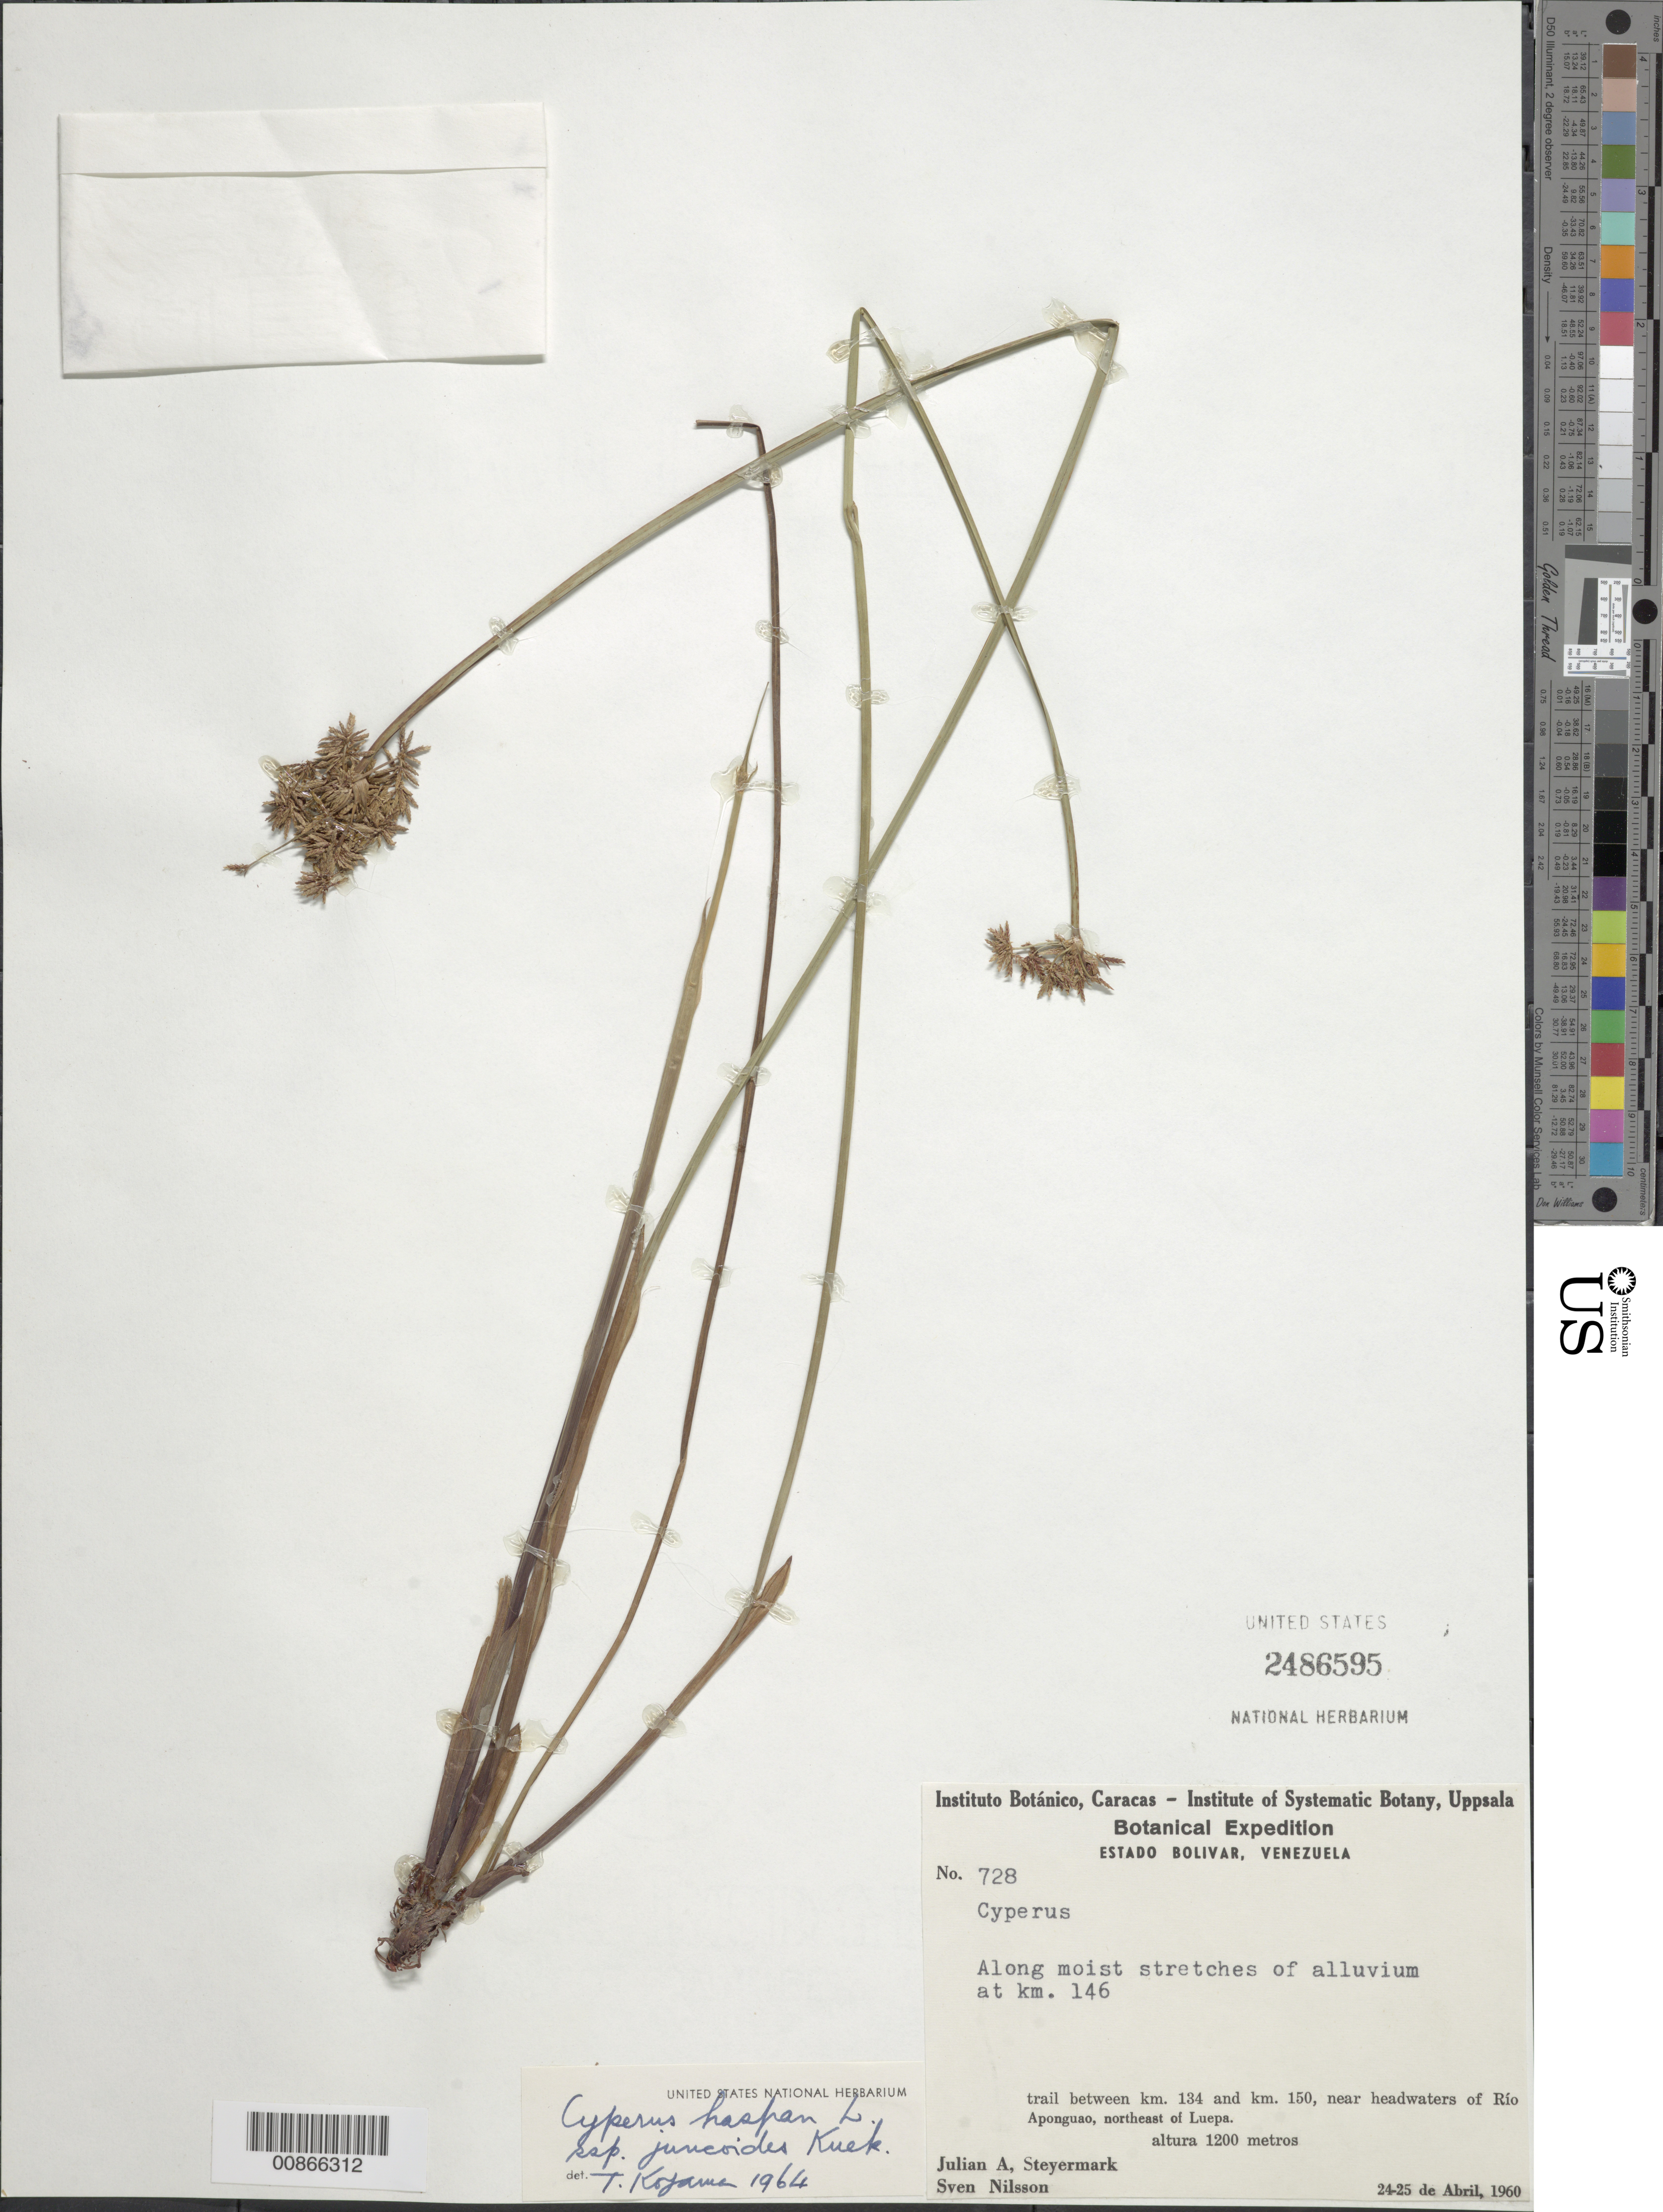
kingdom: Plantae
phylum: Tracheophyta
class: Liliopsida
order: Poales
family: Cyperaceae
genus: Cyperus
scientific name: Cyperus haspan subsp. juncoides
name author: (Lam.) Kük.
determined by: Koyama, Tetsuo M.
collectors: J. Steyermark & S. Nilsson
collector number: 60 728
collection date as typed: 24-Apr-60 to 25-Apr-60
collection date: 1960-04-24/1960-04-25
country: Venezuela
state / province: Bolívar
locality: Río Aponguao, km 146, near headwaters of Río Aponguao, NE of Luepa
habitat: Moist stretches of alluvium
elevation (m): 1200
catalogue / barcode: US 2486595